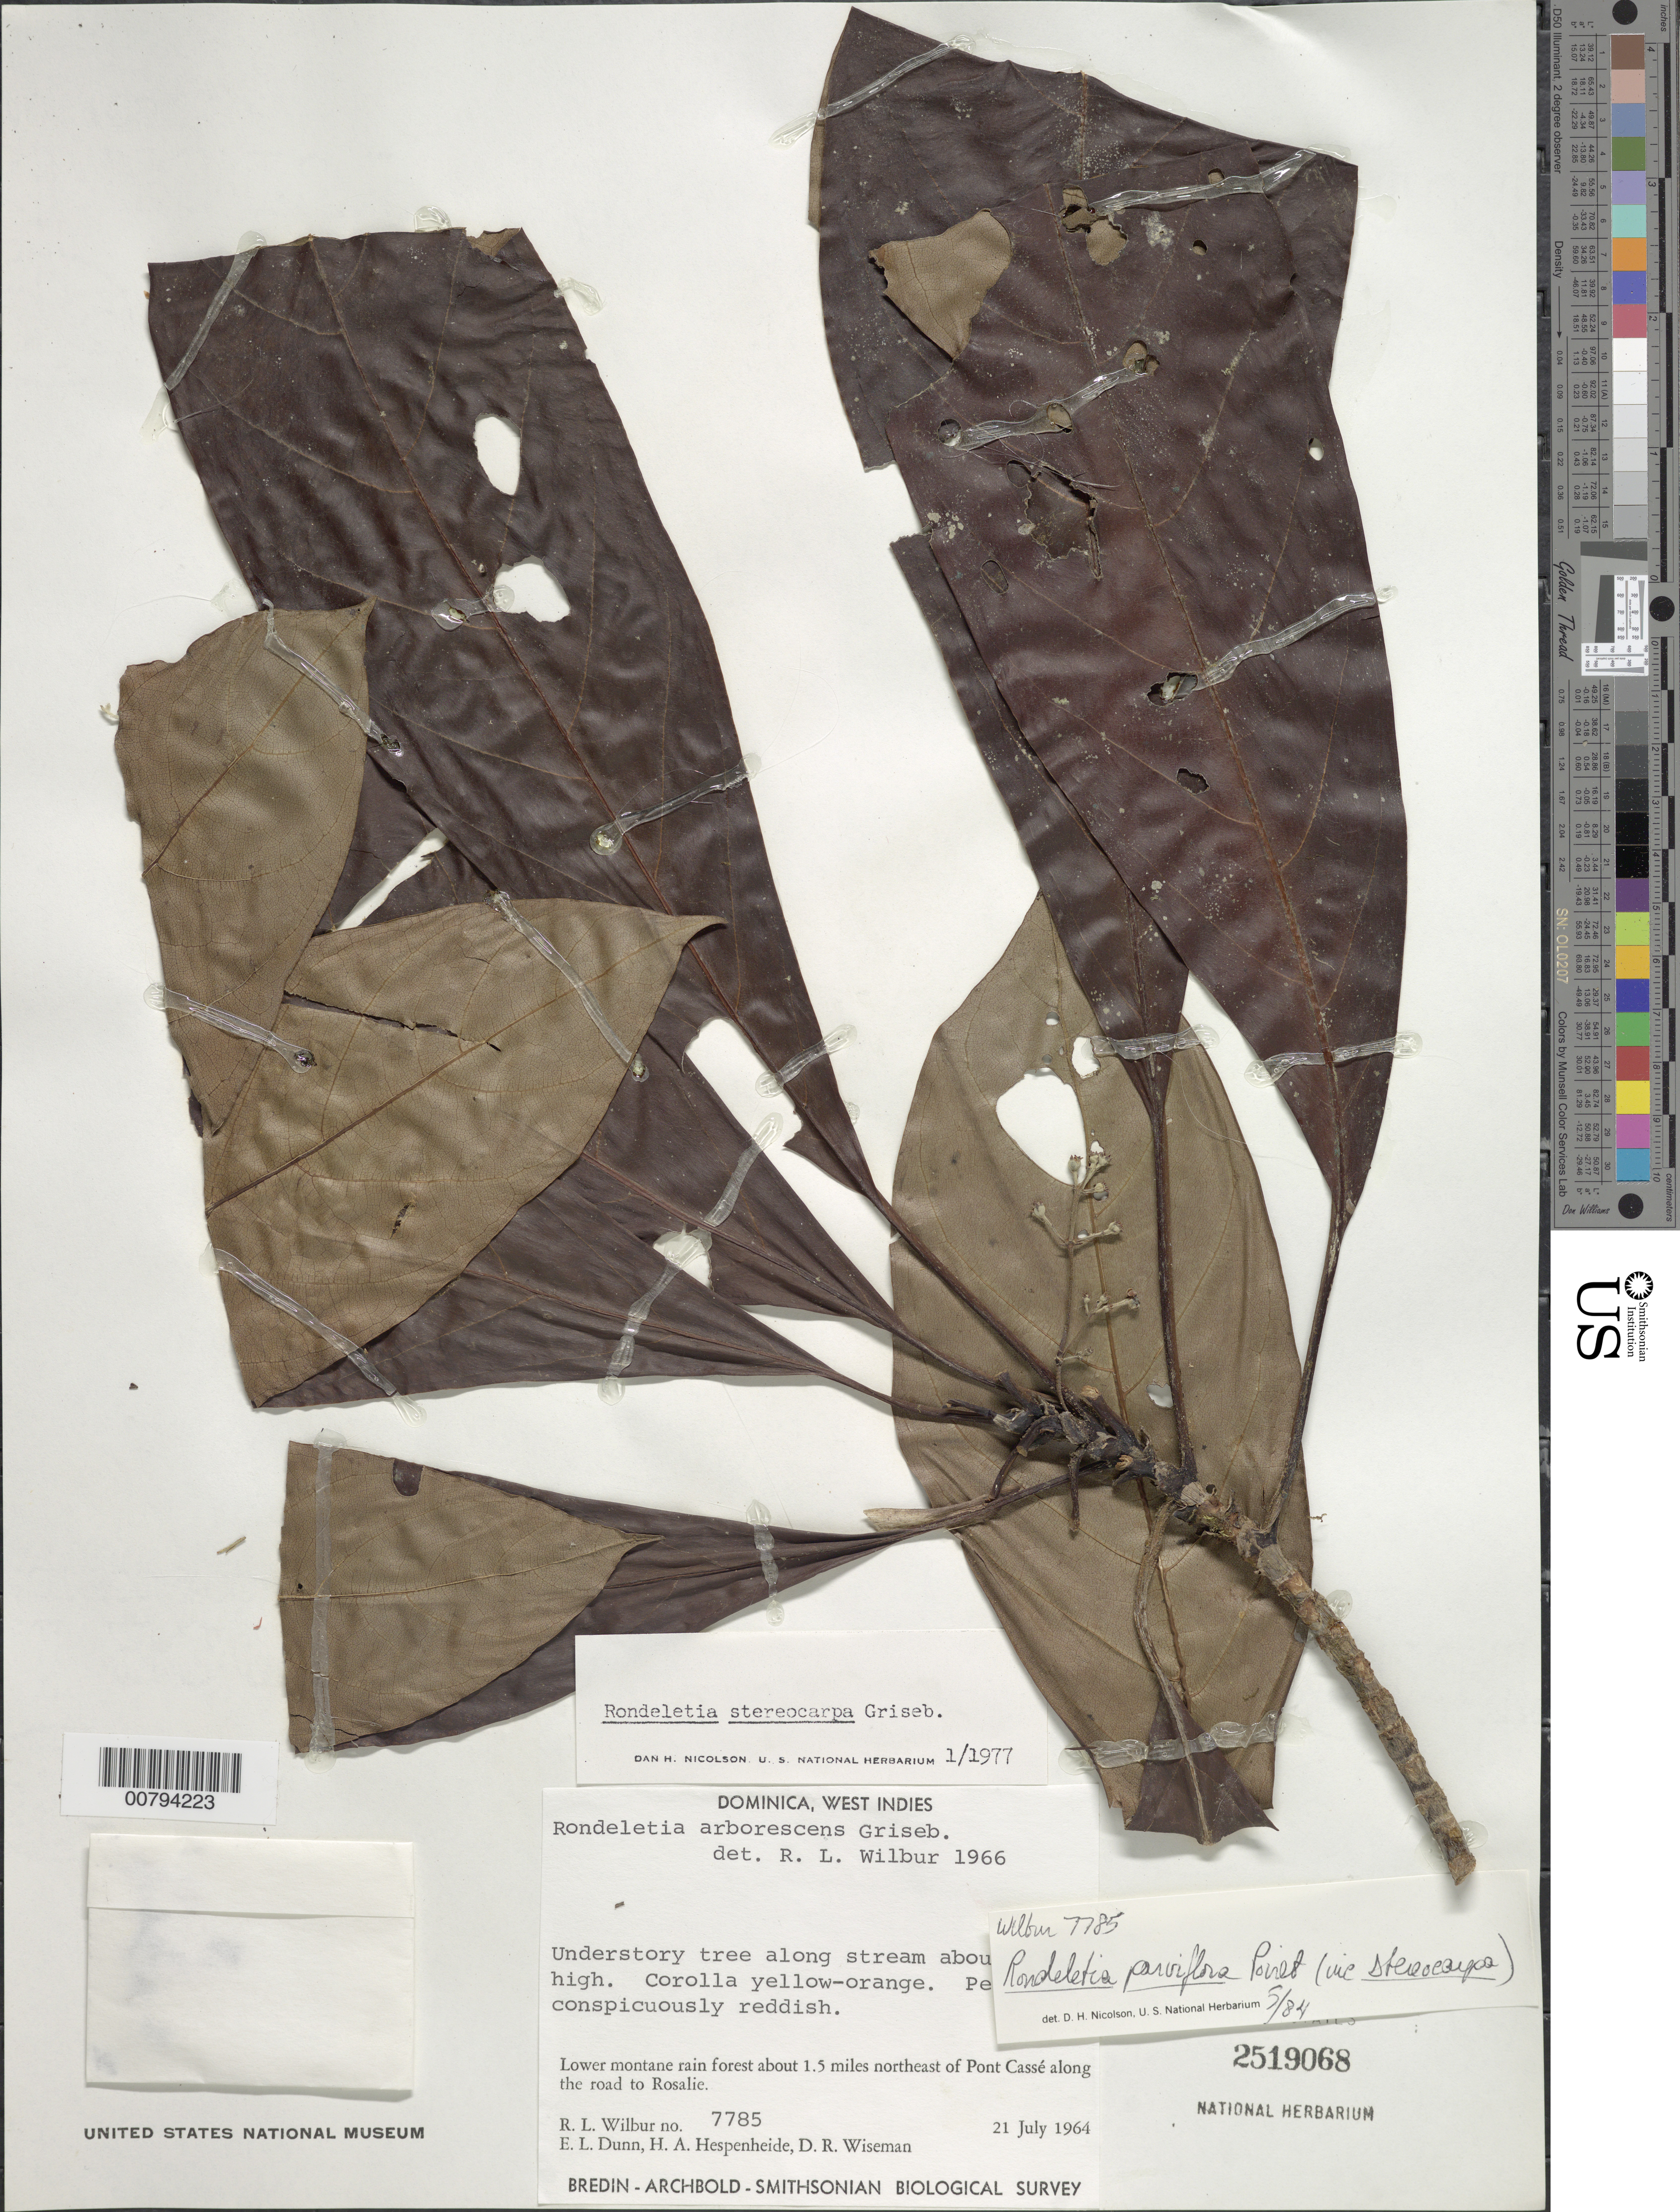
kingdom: Plantae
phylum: Tracheophyta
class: Magnoliopsida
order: Gentianales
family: Rubiaceae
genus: Rondeletia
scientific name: Rondeletia parviflora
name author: Poir.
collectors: R. L. Wilbur, E. Dunn, H. A. Hespenheide & D. R. Wiseman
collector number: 7785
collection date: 1964-07-21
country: Dominica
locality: Lower montane rain forest about 1.5 miles northeast of Pont Casse along the road to Rosalie.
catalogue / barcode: US 2519068